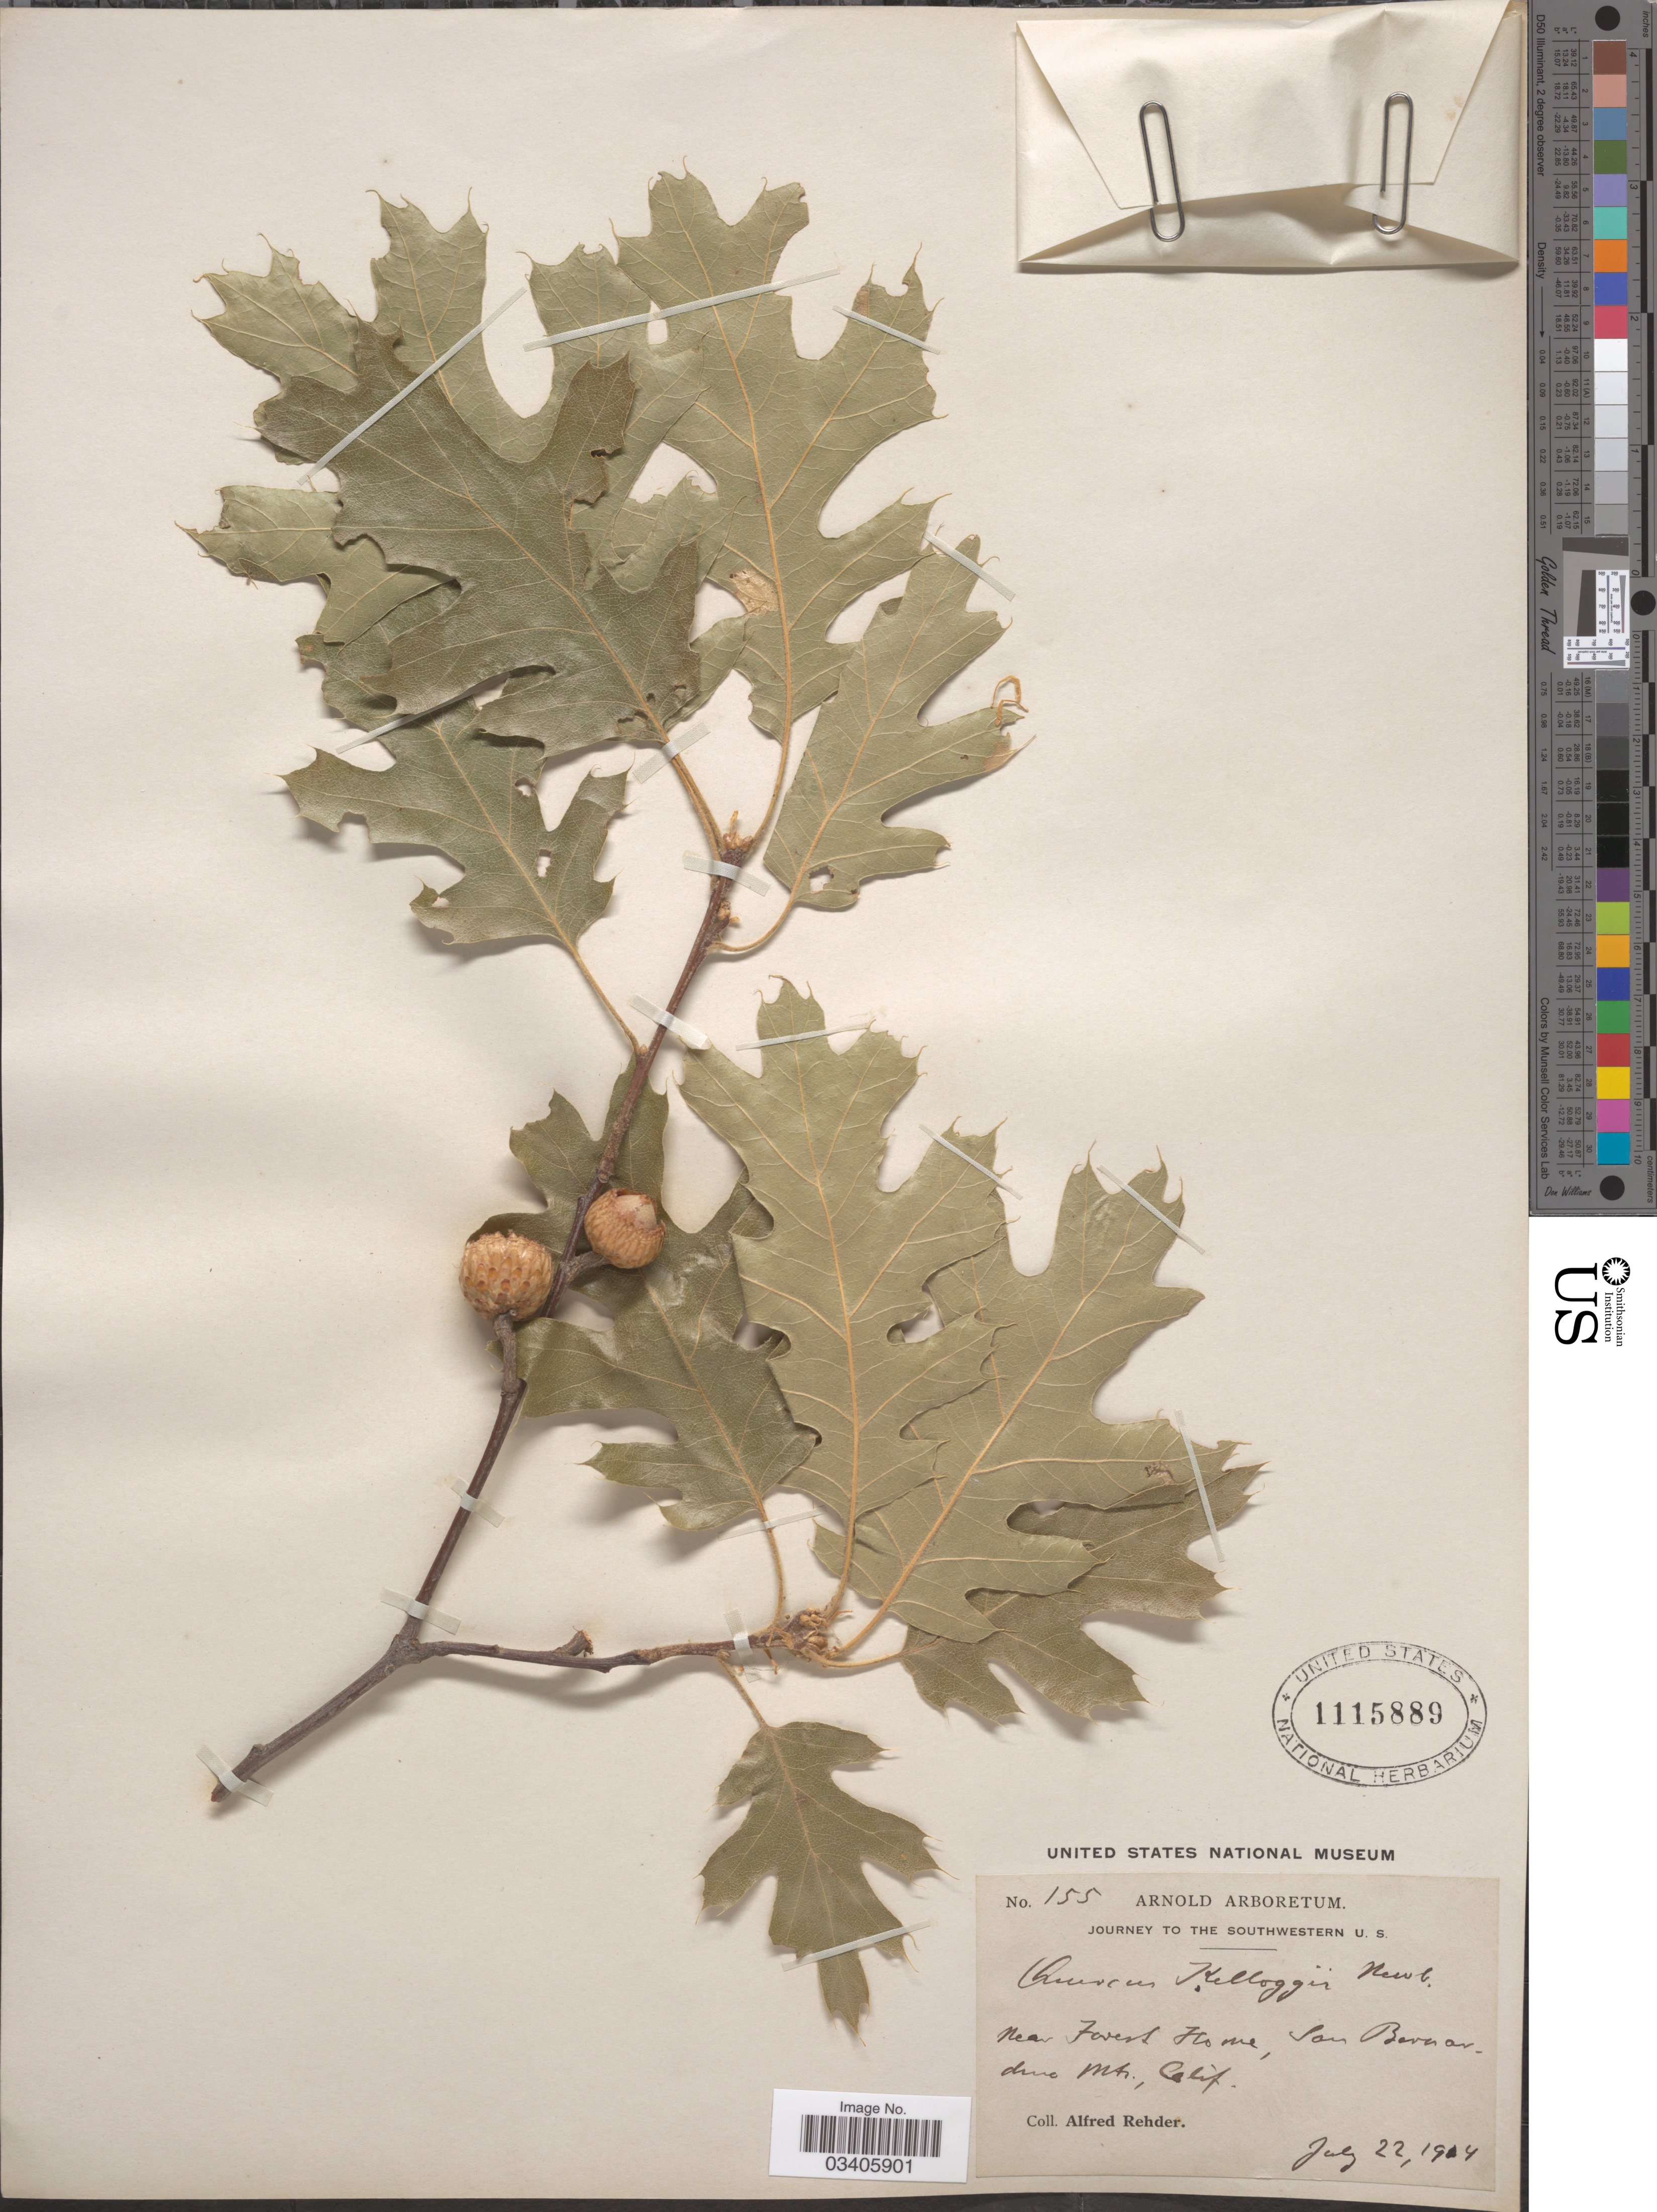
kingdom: Plantae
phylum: Tracheophyta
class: Magnoliopsida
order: Fagales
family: Fagaceae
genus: Quercus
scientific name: Quercus kelloggii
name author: Newb.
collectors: A. Rehder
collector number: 155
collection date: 1904-07-22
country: United States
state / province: California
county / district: San Bernardino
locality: Southwestern U. S. Near Forest Stone, San Bernardino Mts.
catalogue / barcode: US 1115889